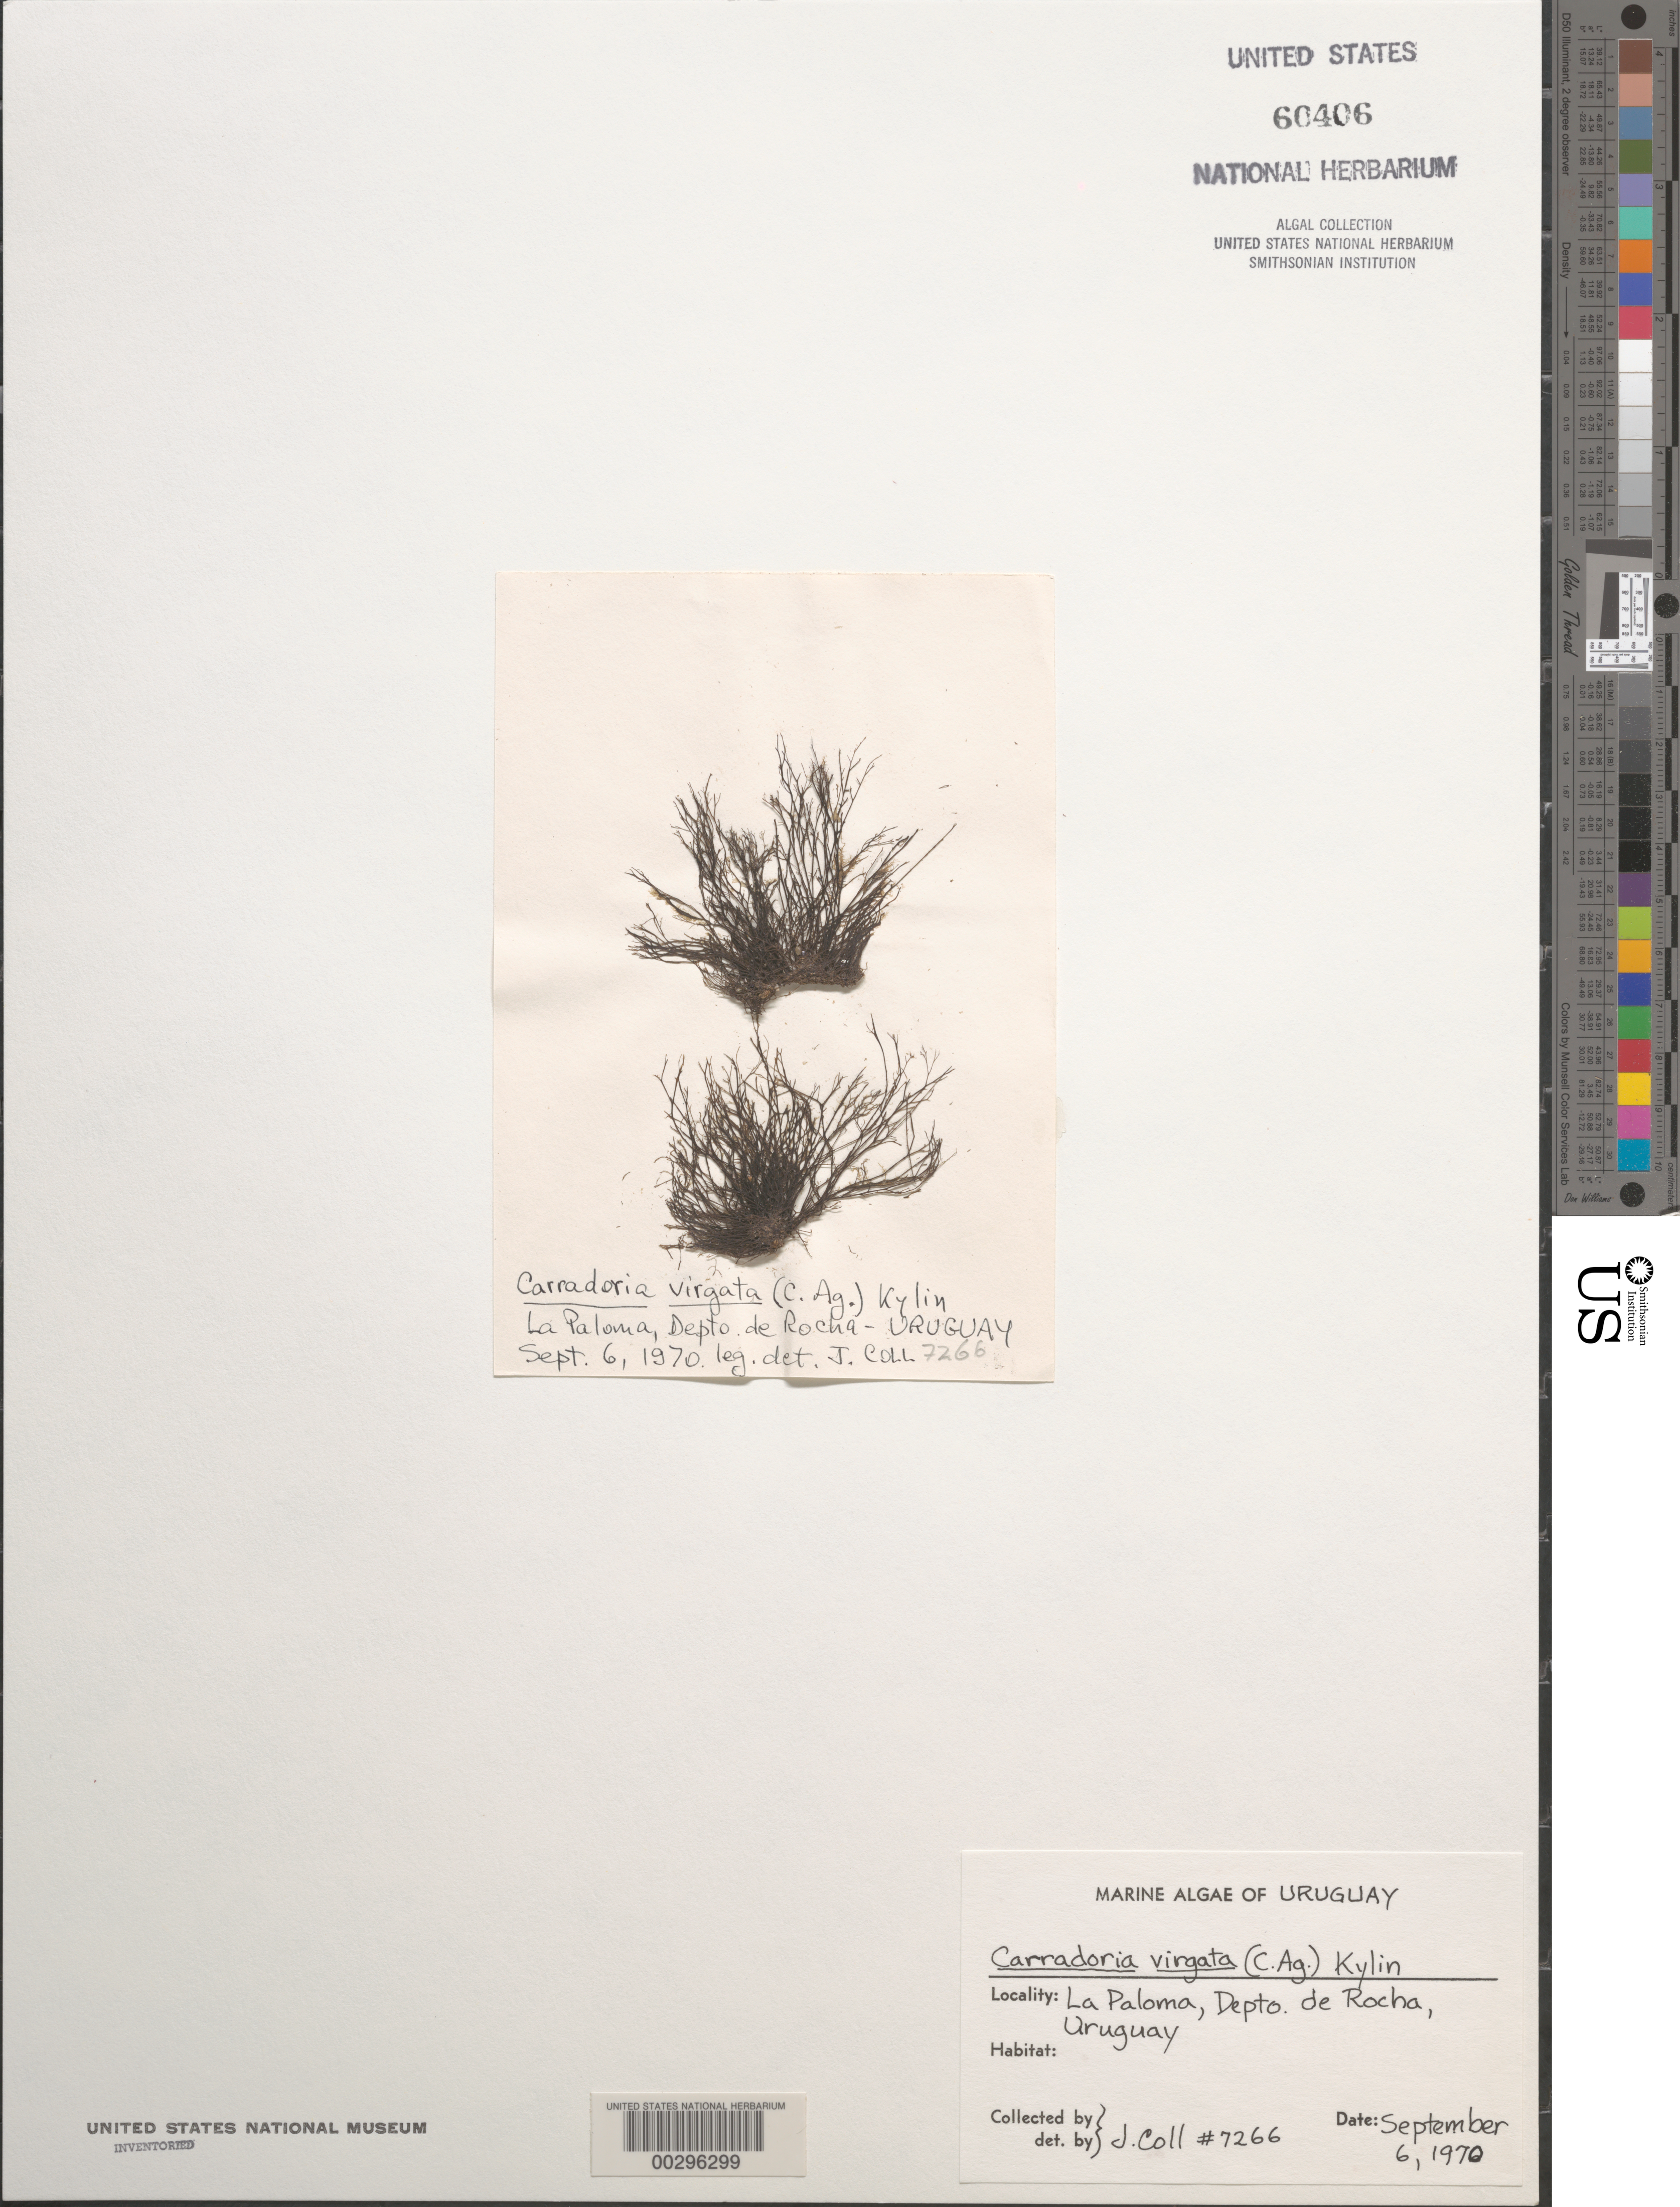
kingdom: Plantae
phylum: Rhodophyta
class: Florideophyceae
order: Ceramiales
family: Rhodomelaceae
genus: Carradoriella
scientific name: Carradoriella virgata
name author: (C. Agardh) P.C. Silva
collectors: J. Coll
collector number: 7266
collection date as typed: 06 Sep 1970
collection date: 1970-09-06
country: Uruguay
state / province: Rocha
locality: La Paloma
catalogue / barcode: US 60406